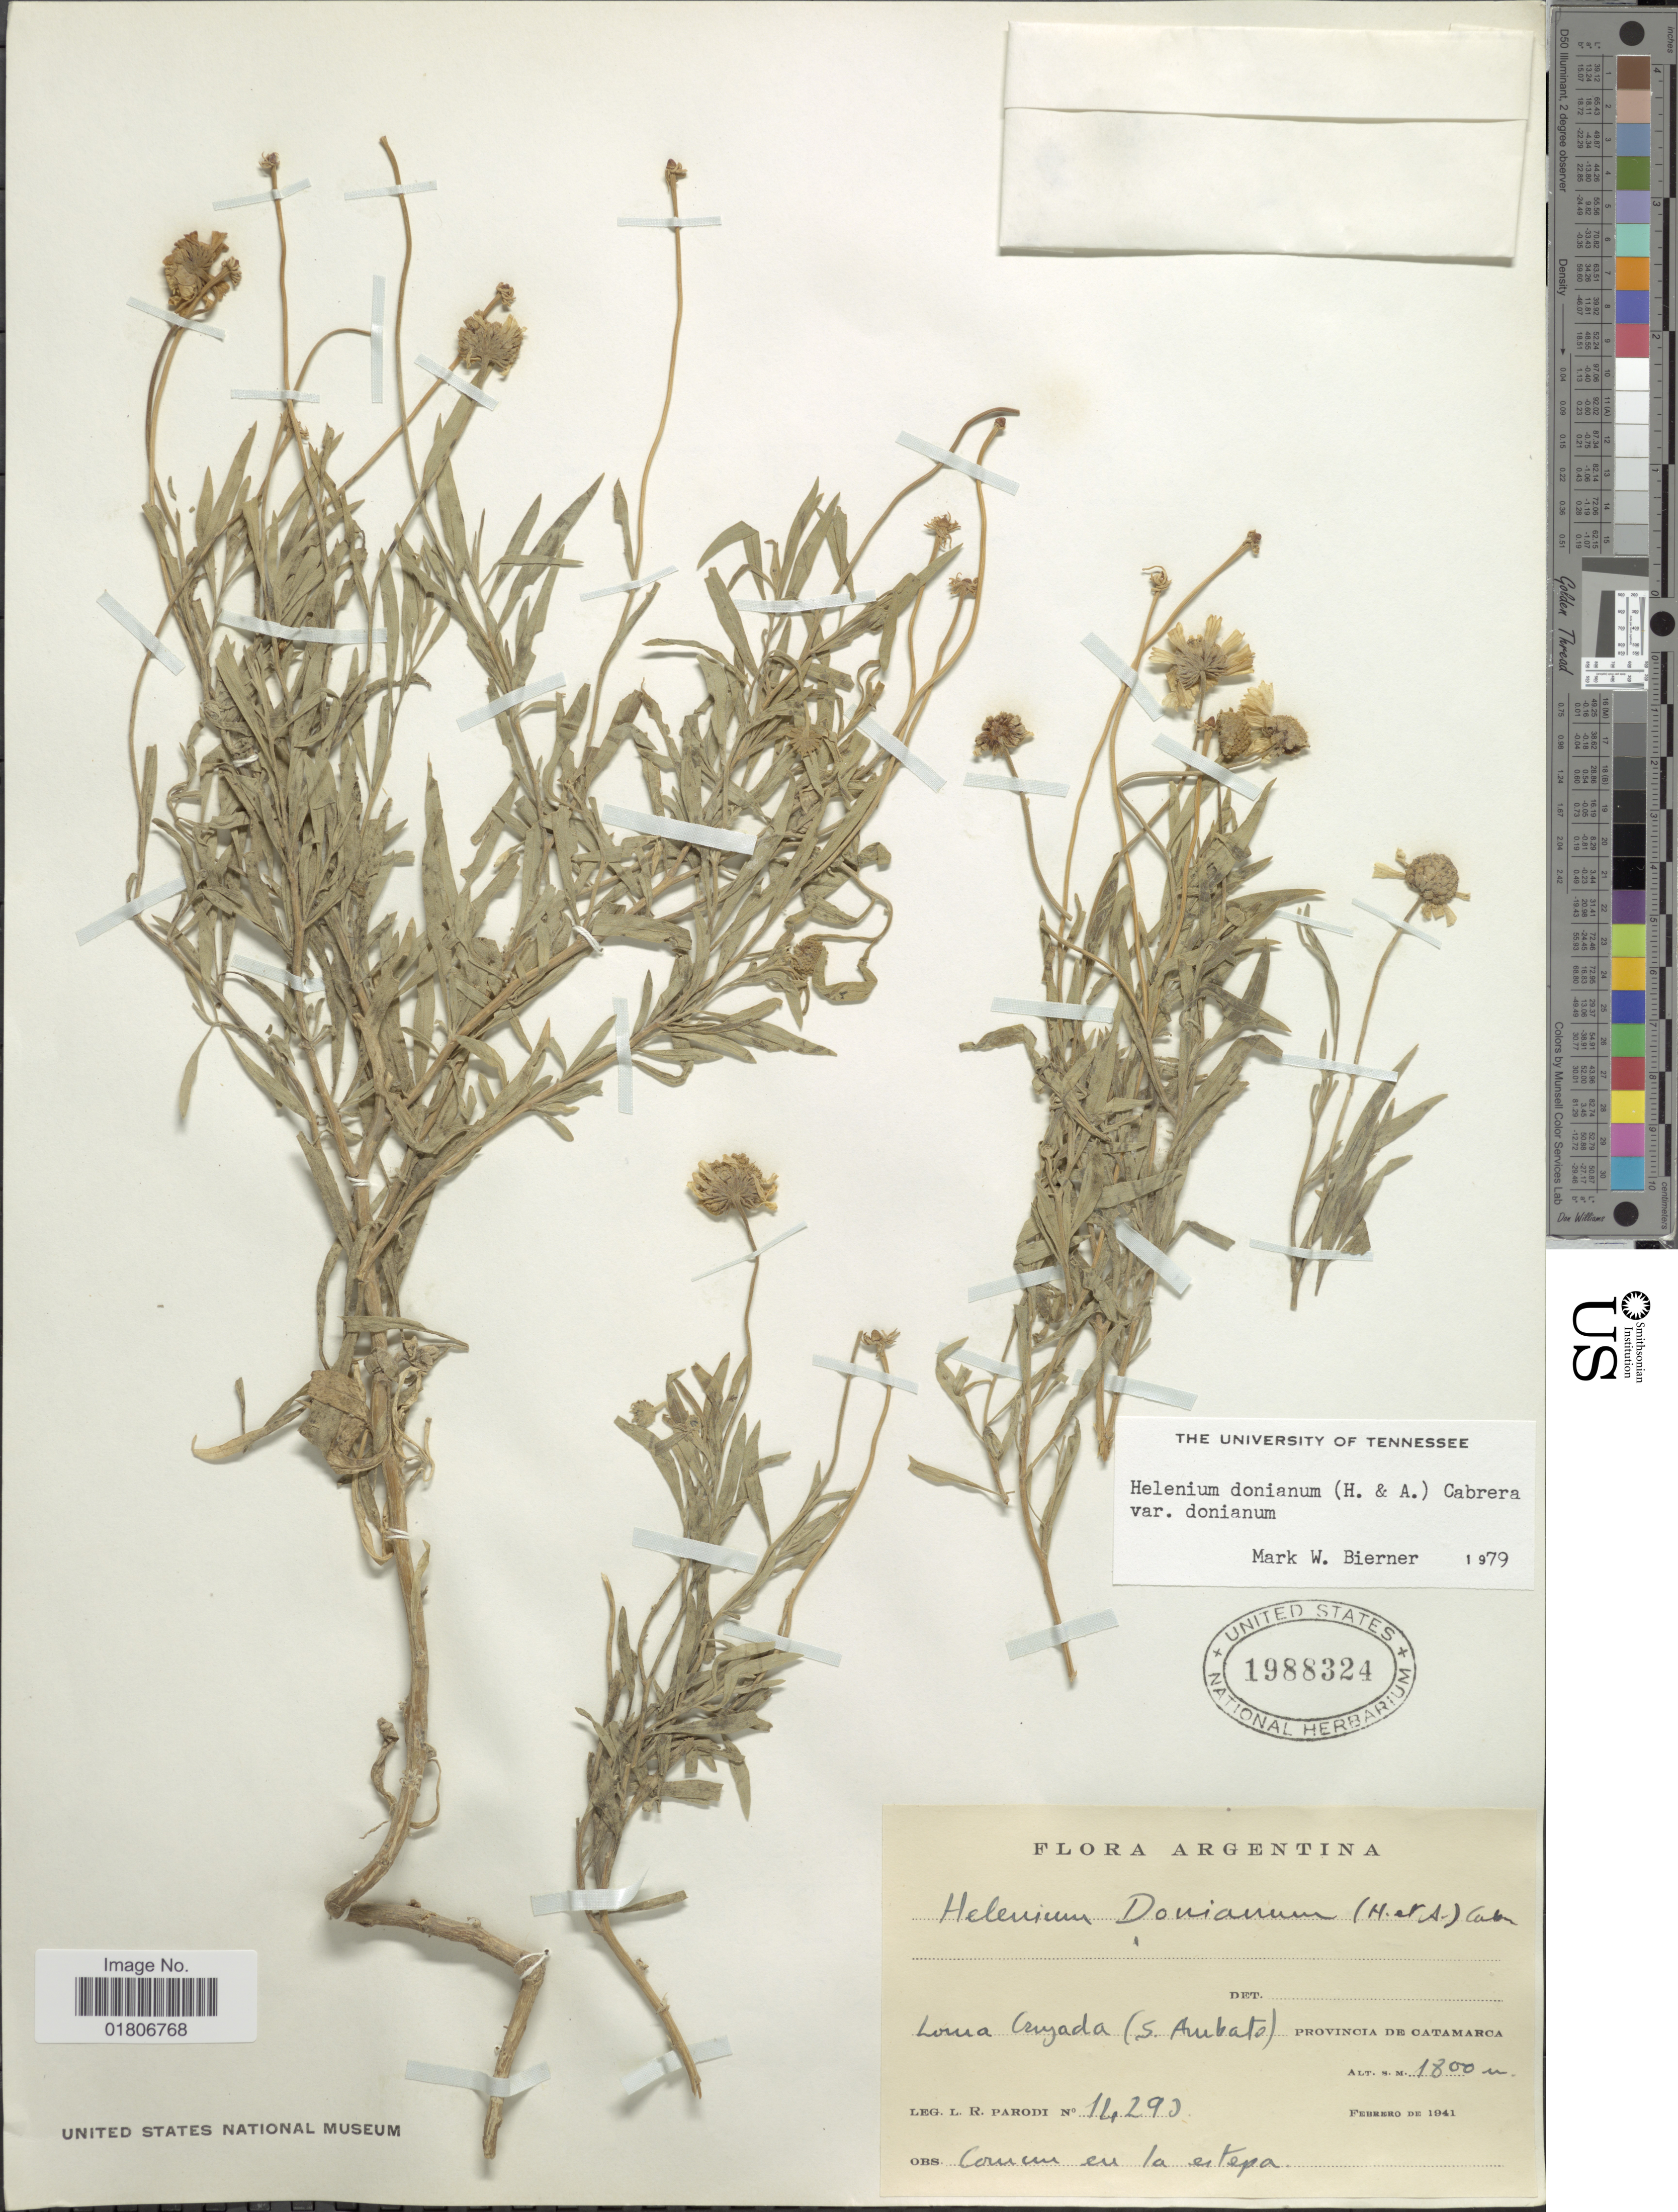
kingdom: Plantae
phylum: Tracheophyta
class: Magnoliopsida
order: Asterales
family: Asteraceae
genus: Helenium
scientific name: Helenium donianum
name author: (Hook. & Arn.) Cabrera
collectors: L. R. Parodi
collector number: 14293*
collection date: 1941-02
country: Argentina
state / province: Catamarca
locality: Loma Cruzada (S. Ambato) [interpreted]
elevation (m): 1800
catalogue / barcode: US 1988324